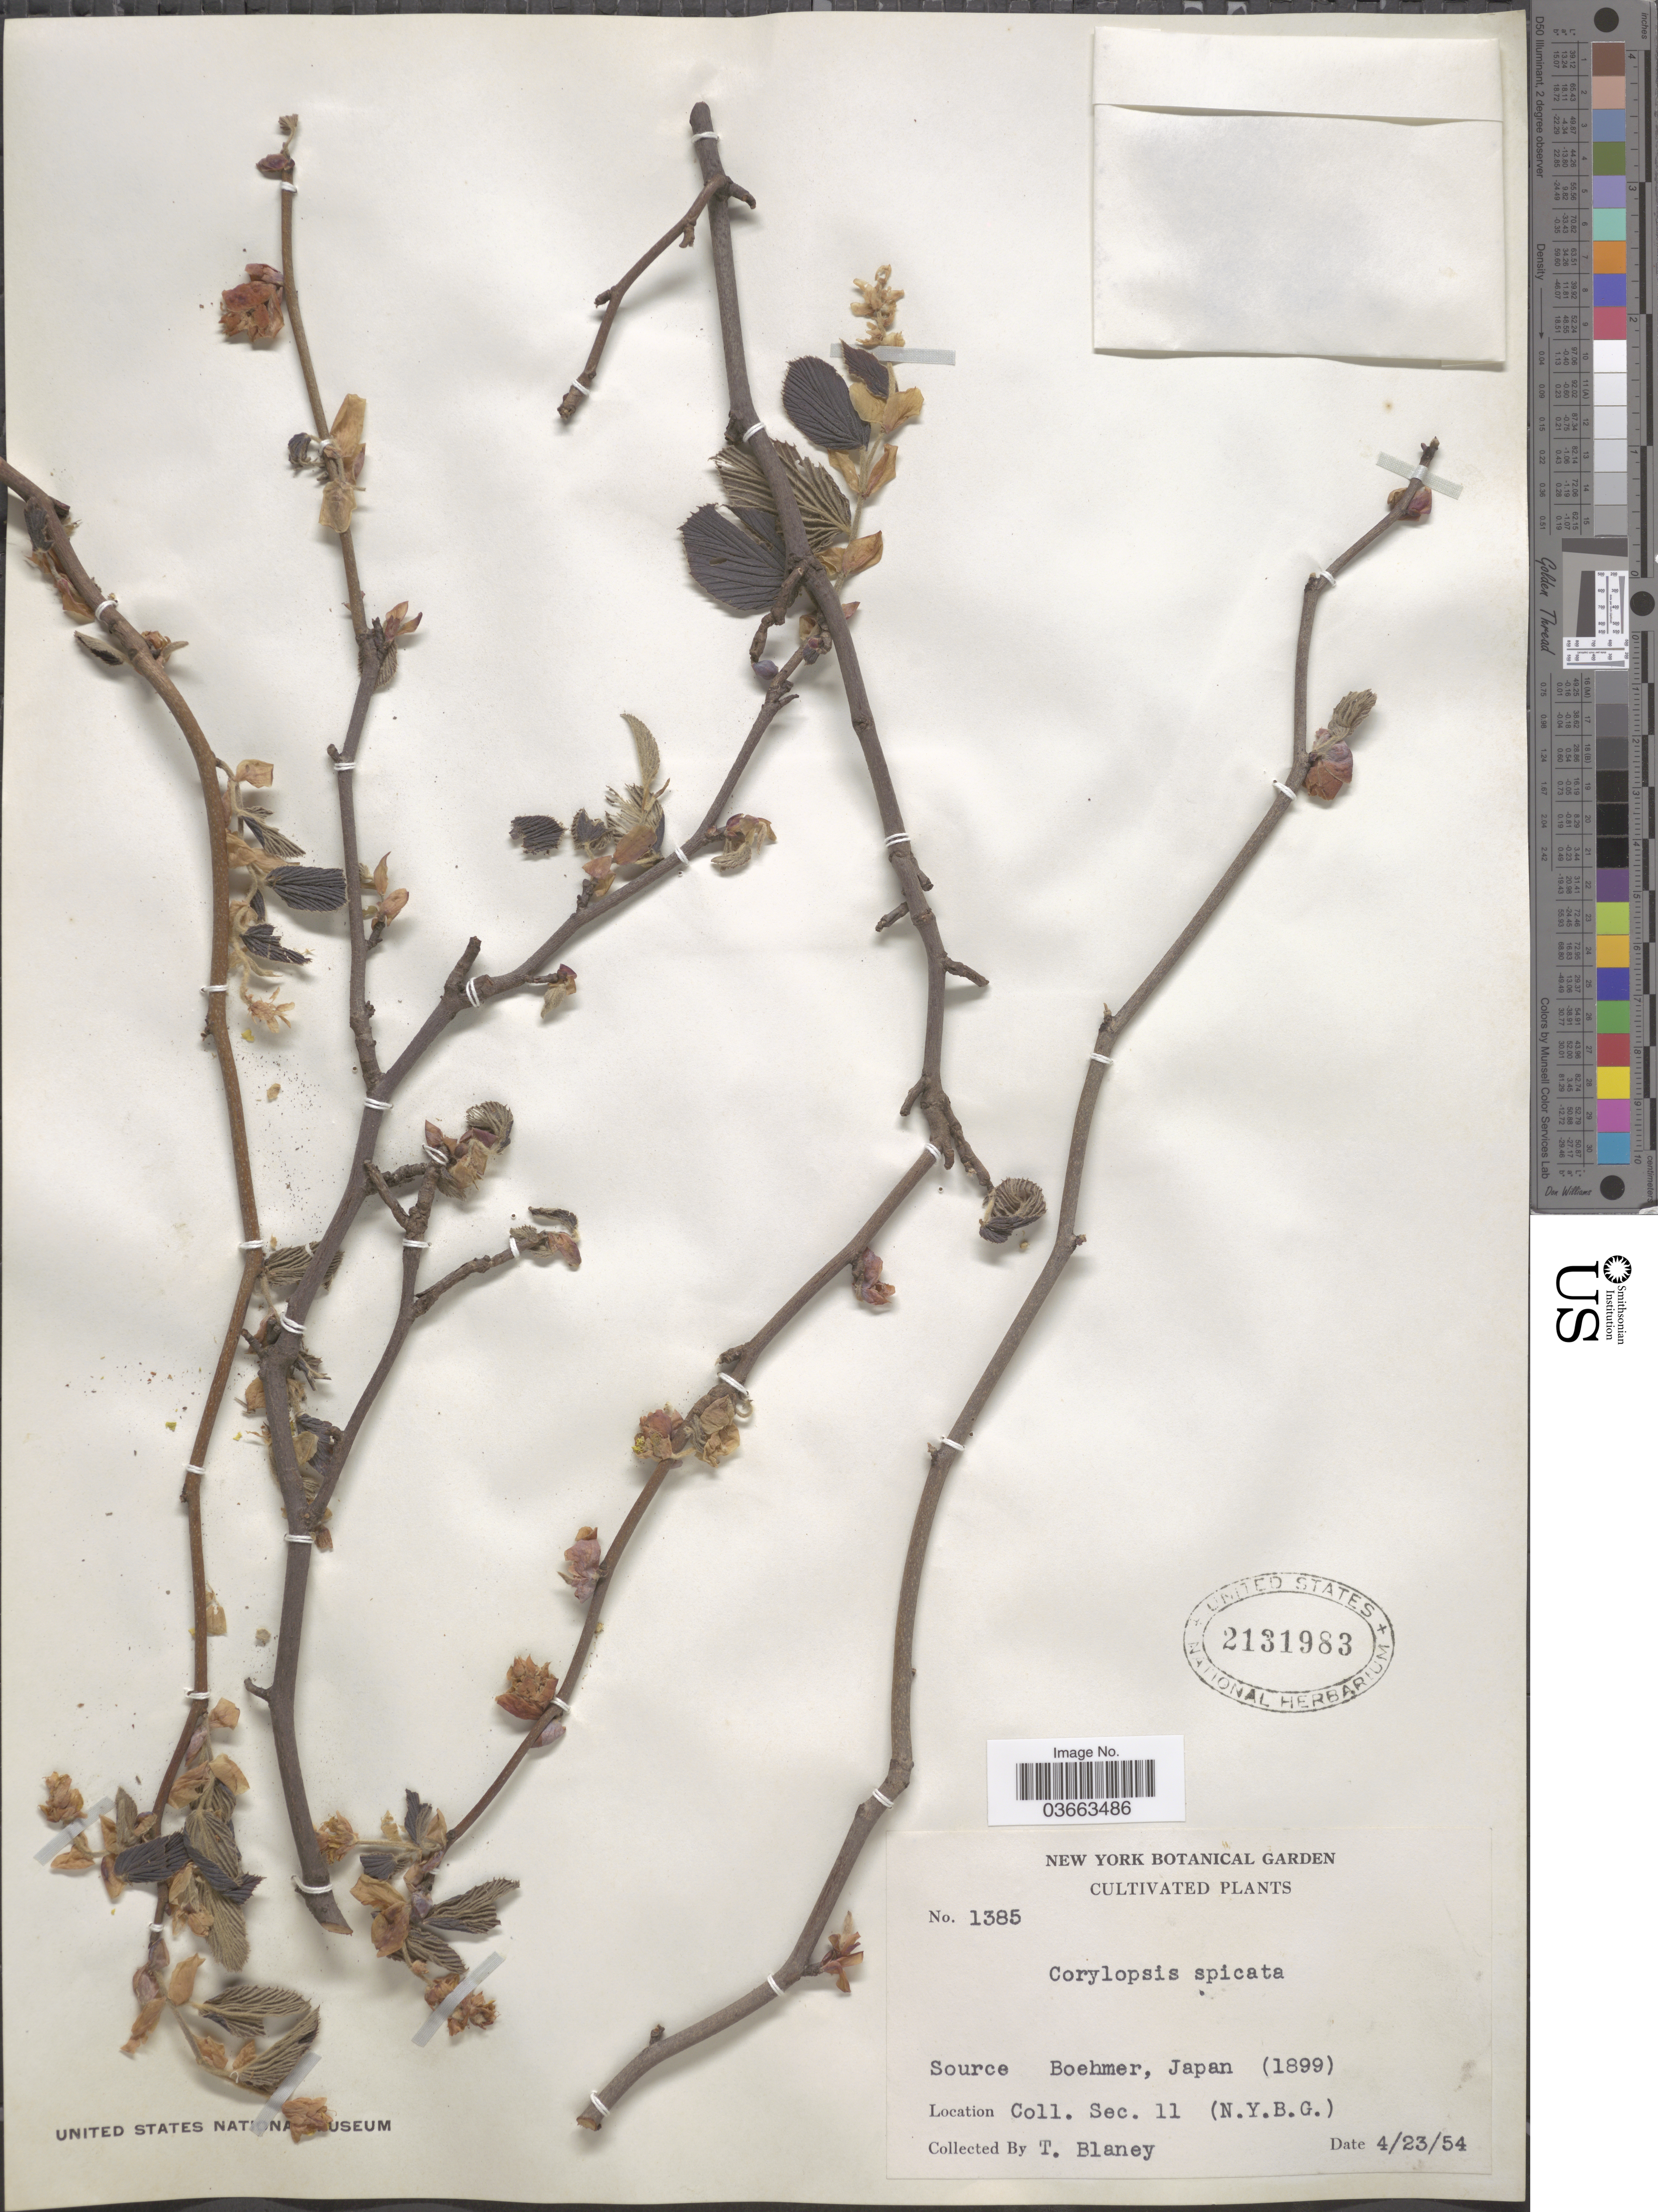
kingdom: Plantae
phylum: Tracheophyta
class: Magnoliopsida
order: Saxifragales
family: Hamamelidaceae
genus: Corylopsis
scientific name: Corylopsis spicata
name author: Siebold & Zucc.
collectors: T. Blaney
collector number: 1385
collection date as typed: Transcribed d/m/y: 23/4/54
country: United States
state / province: New York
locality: Sec. 11 (N. Y. B. G.).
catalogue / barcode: US 2131983